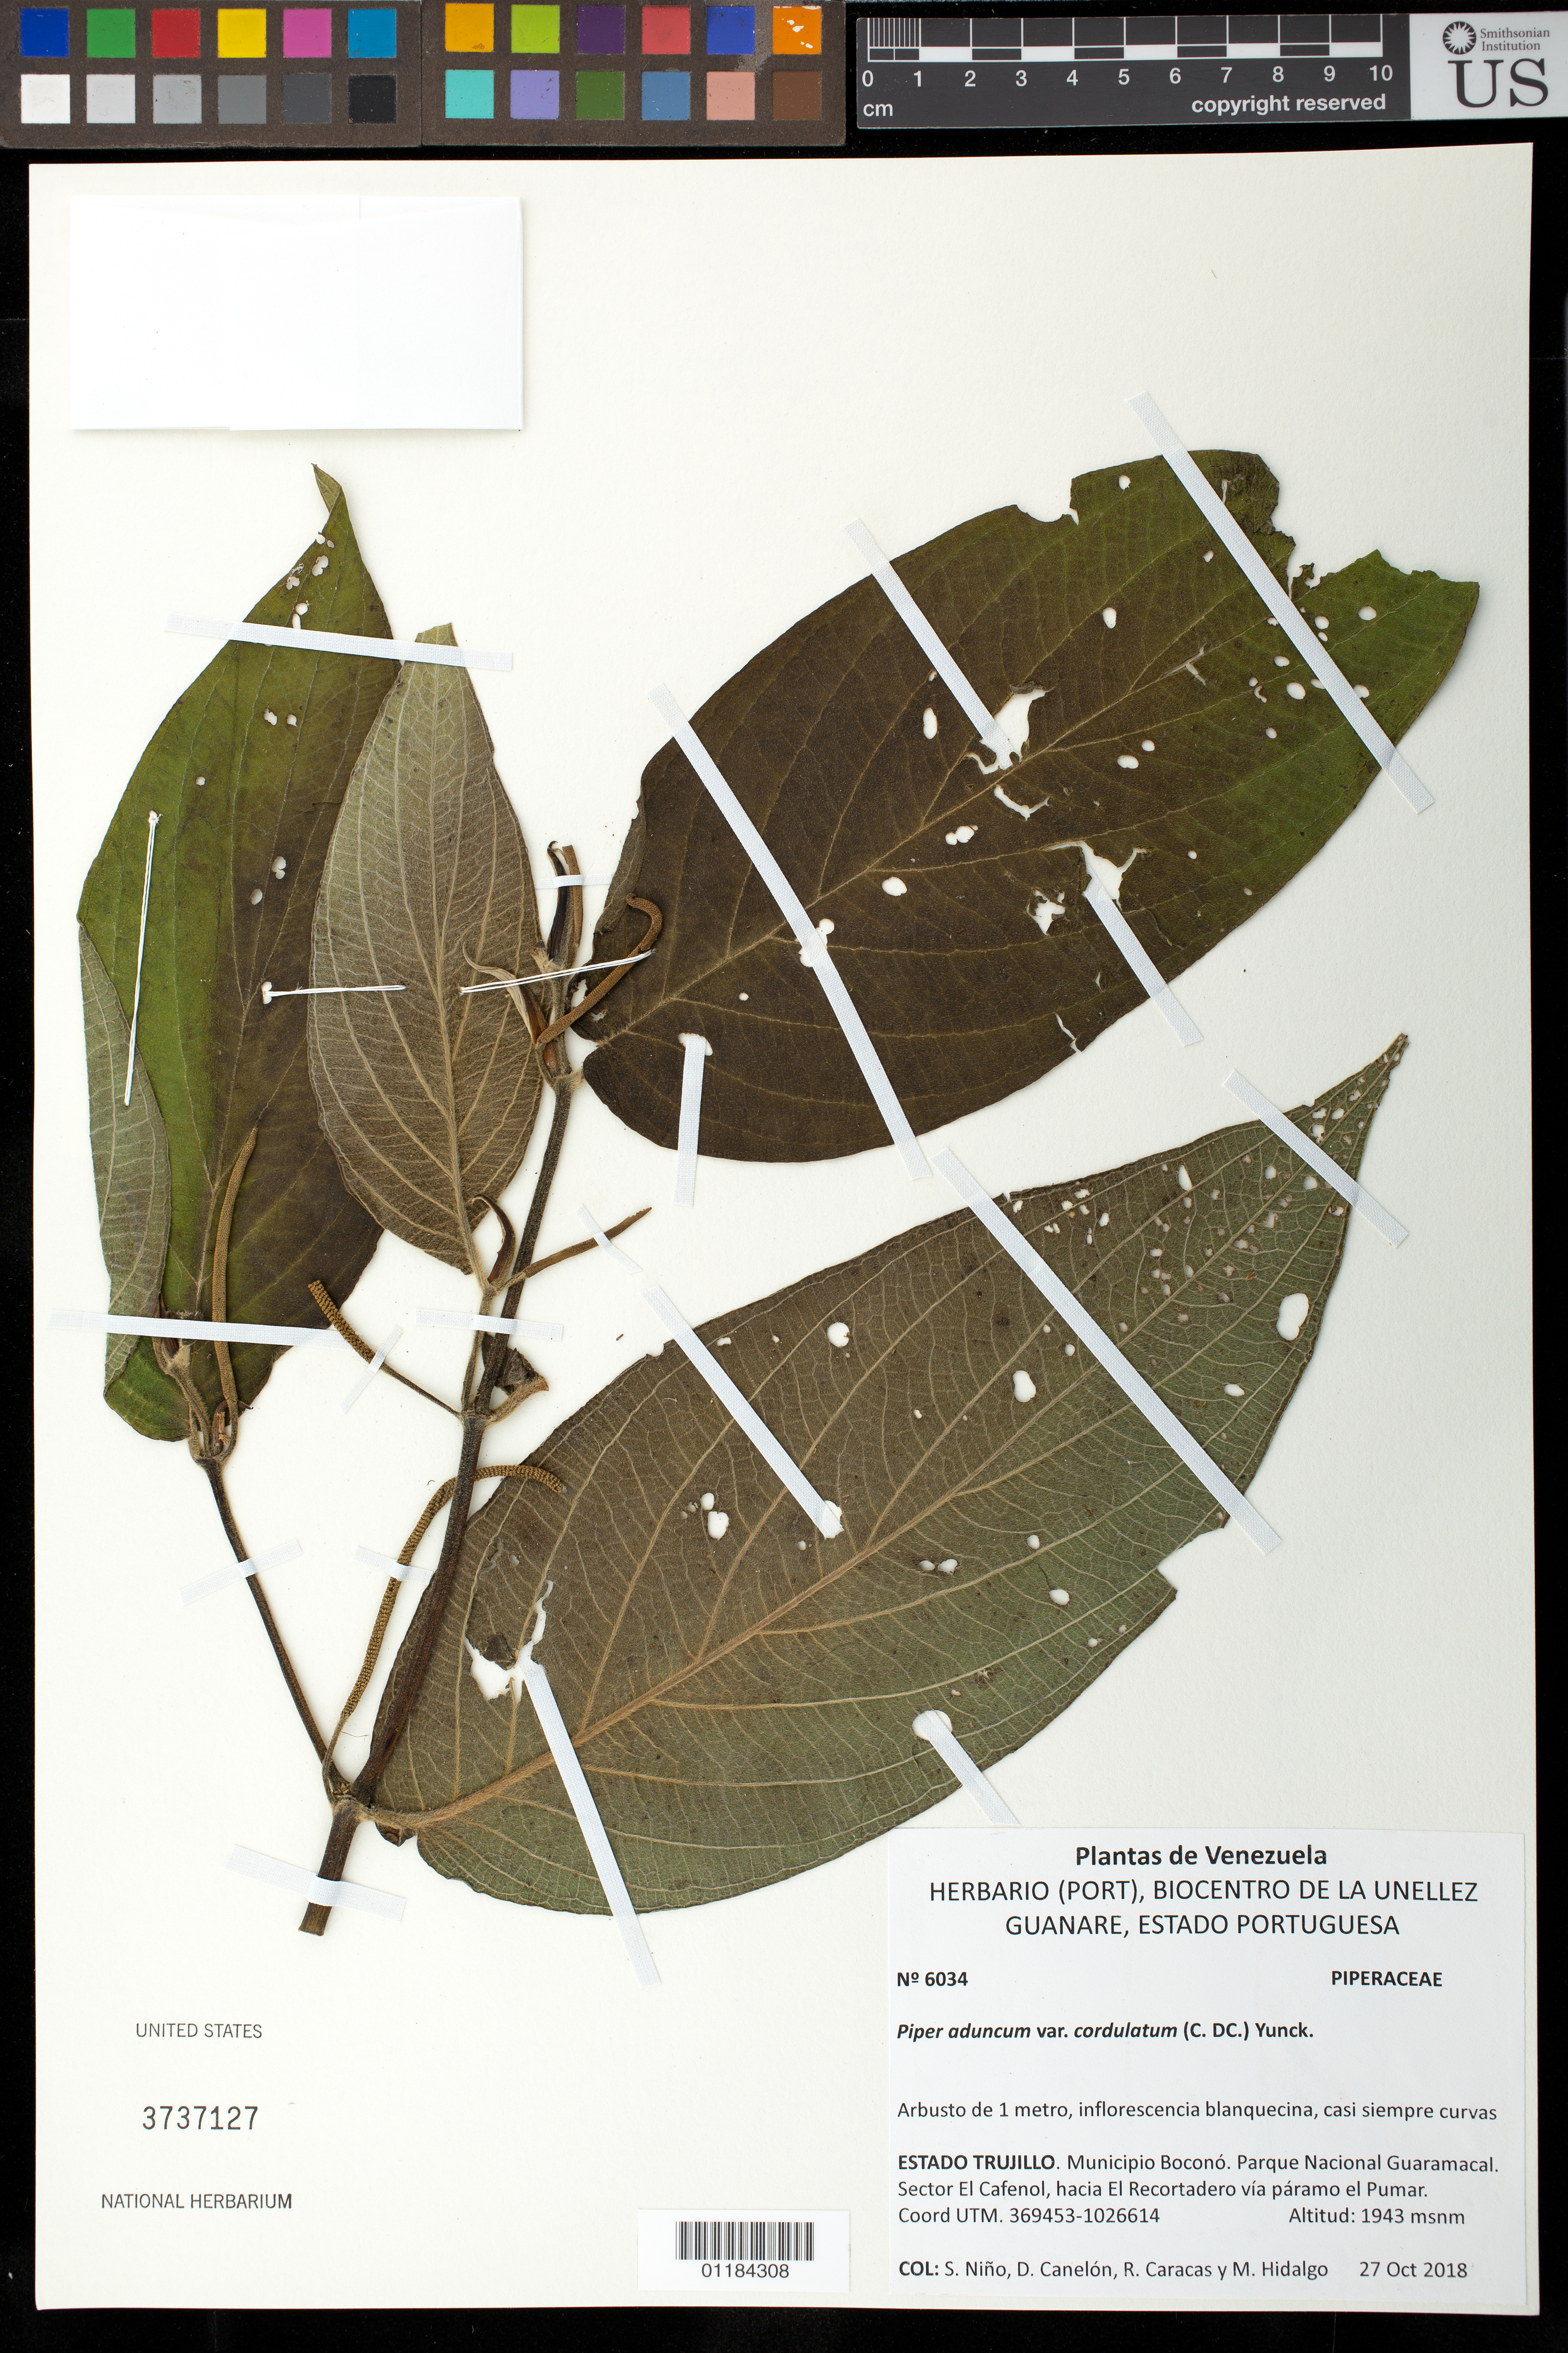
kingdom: Plantae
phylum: Tracheophyta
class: Magnoliopsida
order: Piperales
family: Piperaceae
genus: Piper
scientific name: Piper aduncum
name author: L.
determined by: Dorr, L. J., (BOT), Smithsonian Institution - National Museum of Natural History (UNITED STATES)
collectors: S. M. Niño, D. Canelón, R. Caracas & M. Hidalgo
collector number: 6034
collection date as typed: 27 de Octubre, 2018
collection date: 2018-10-27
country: Venezuela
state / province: Trujillo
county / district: Boconó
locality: Parque Nacional Guaramacal. Sector El Cafenol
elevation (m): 1950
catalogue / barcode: US 3737127